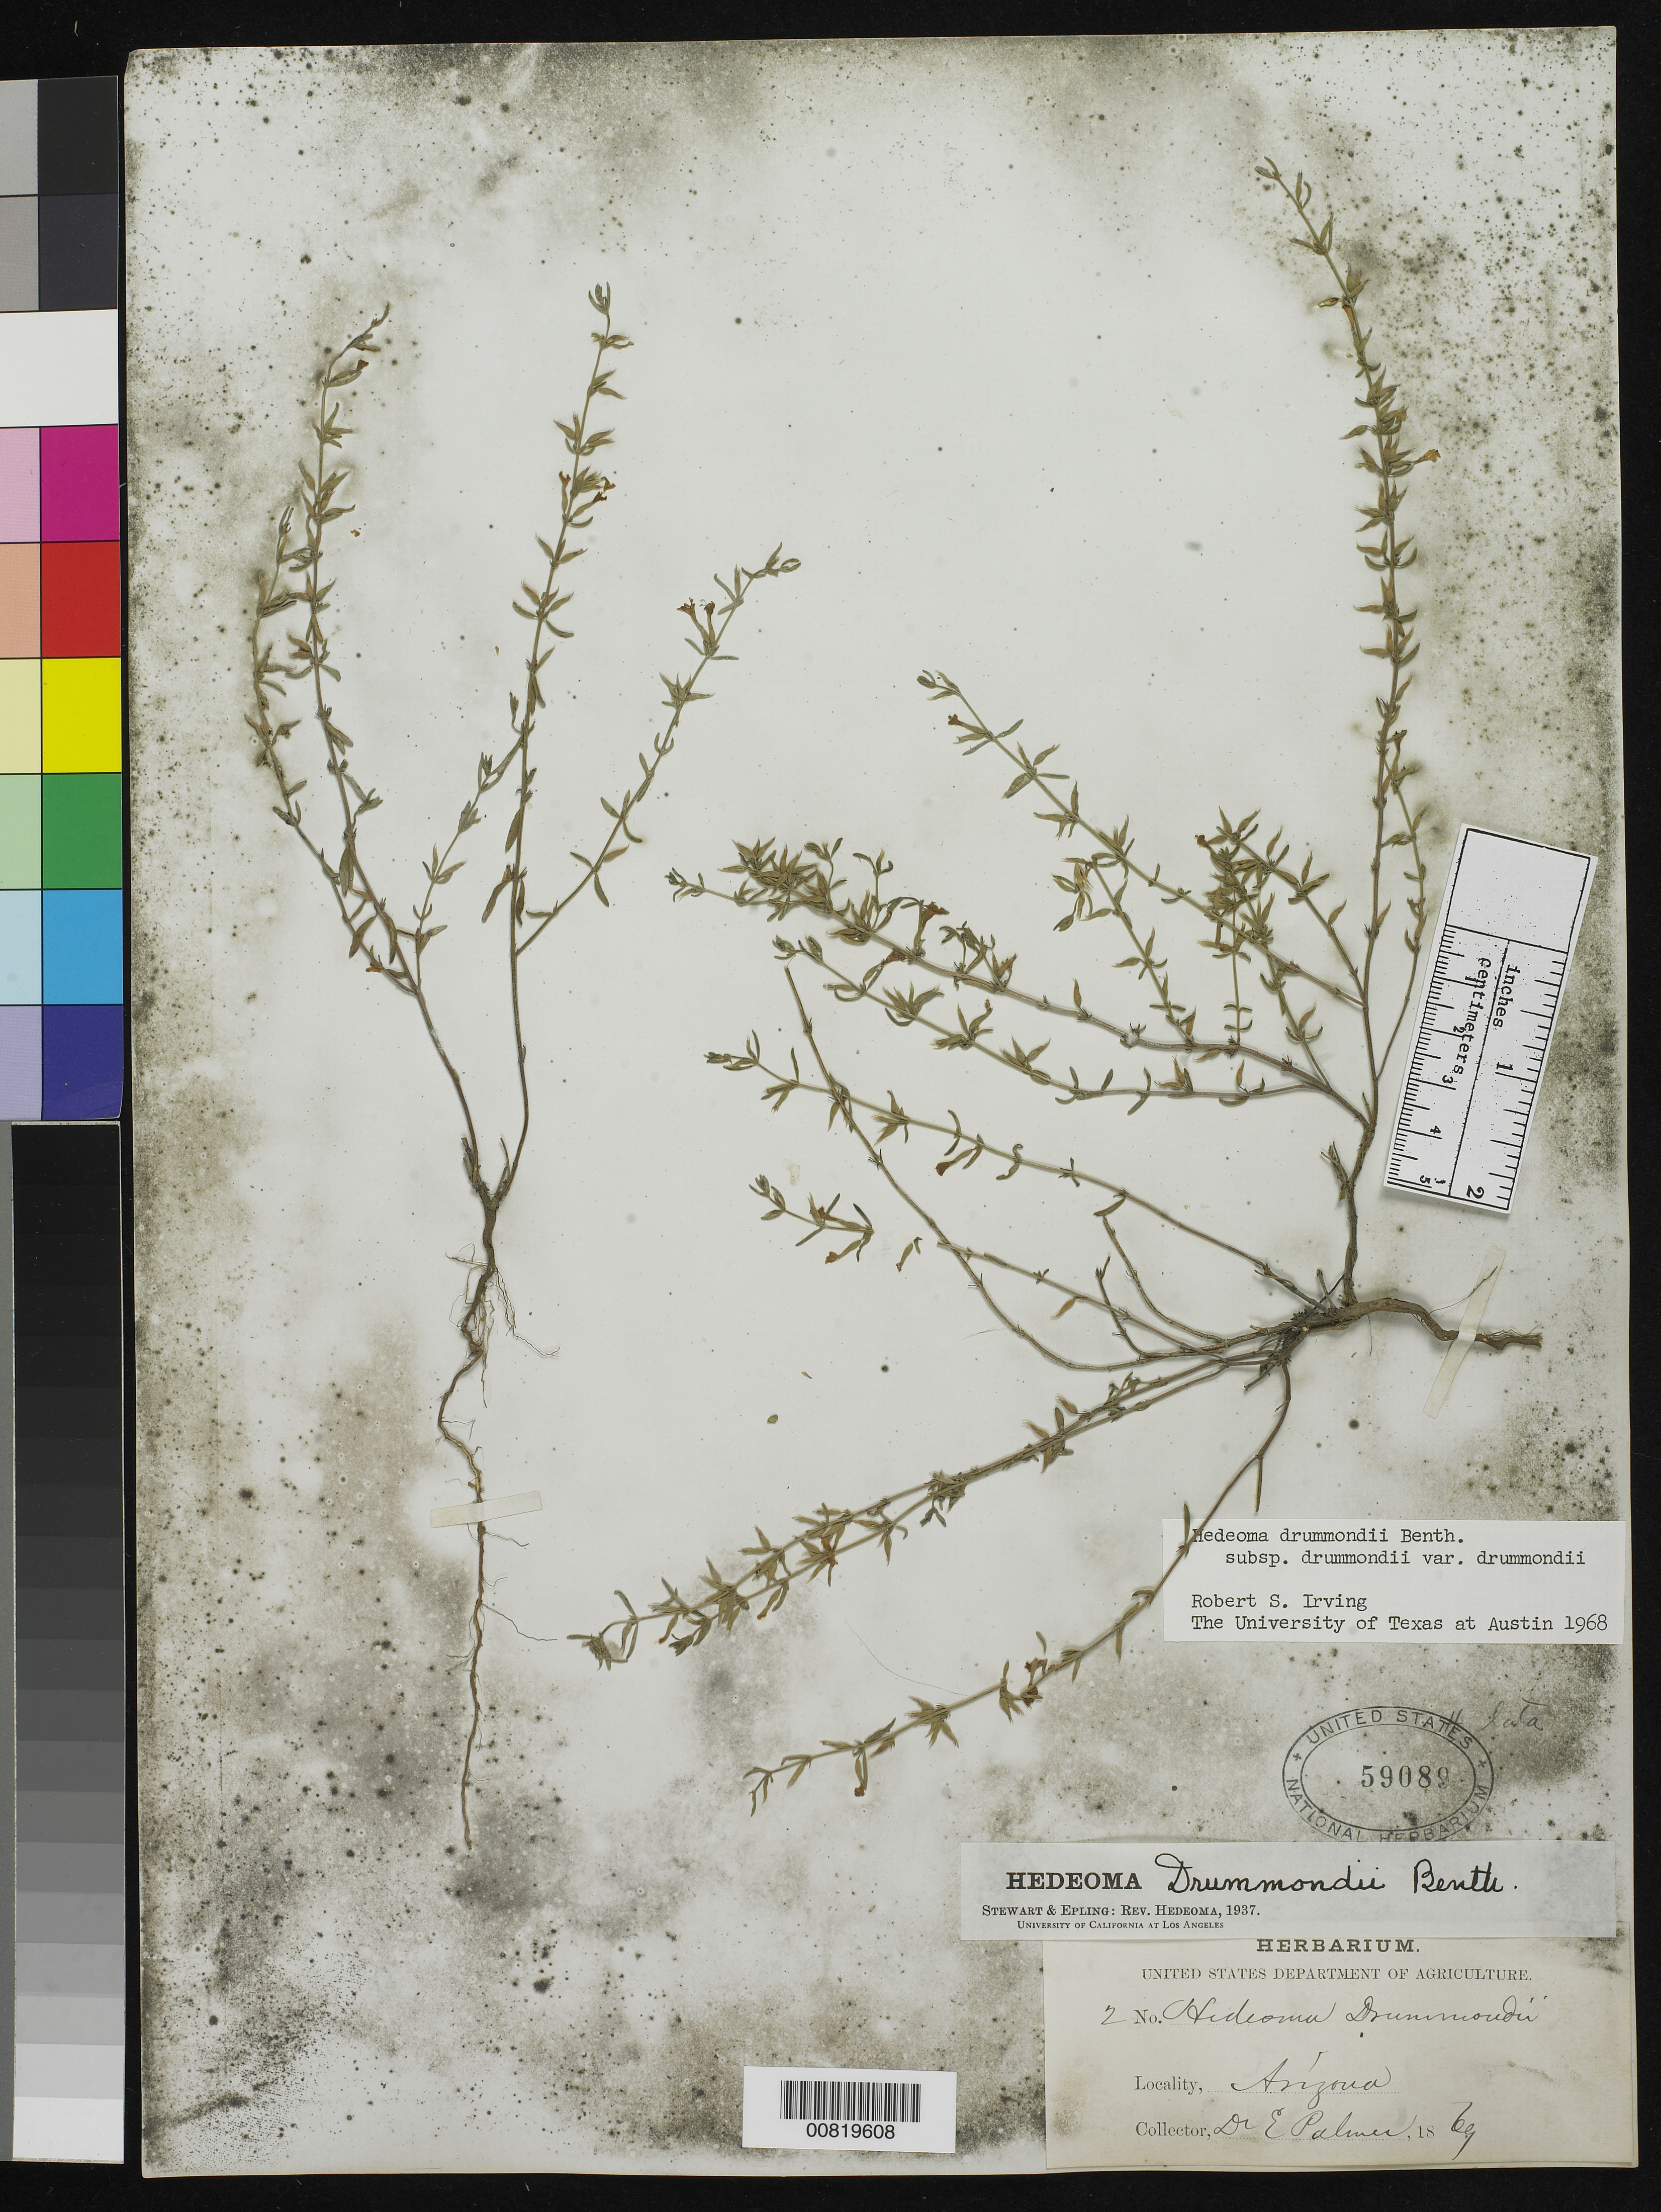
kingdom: Plantae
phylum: Tracheophyta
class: Magnoliopsida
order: Lamiales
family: Lamiaceae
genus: Hedeoma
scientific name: Hedeoma drummondii subsp. drummondii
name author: Benth.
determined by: Irving, R. S.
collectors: E. Palmer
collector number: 2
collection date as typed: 1869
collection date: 1869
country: United States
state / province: Arizona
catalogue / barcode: US 59089